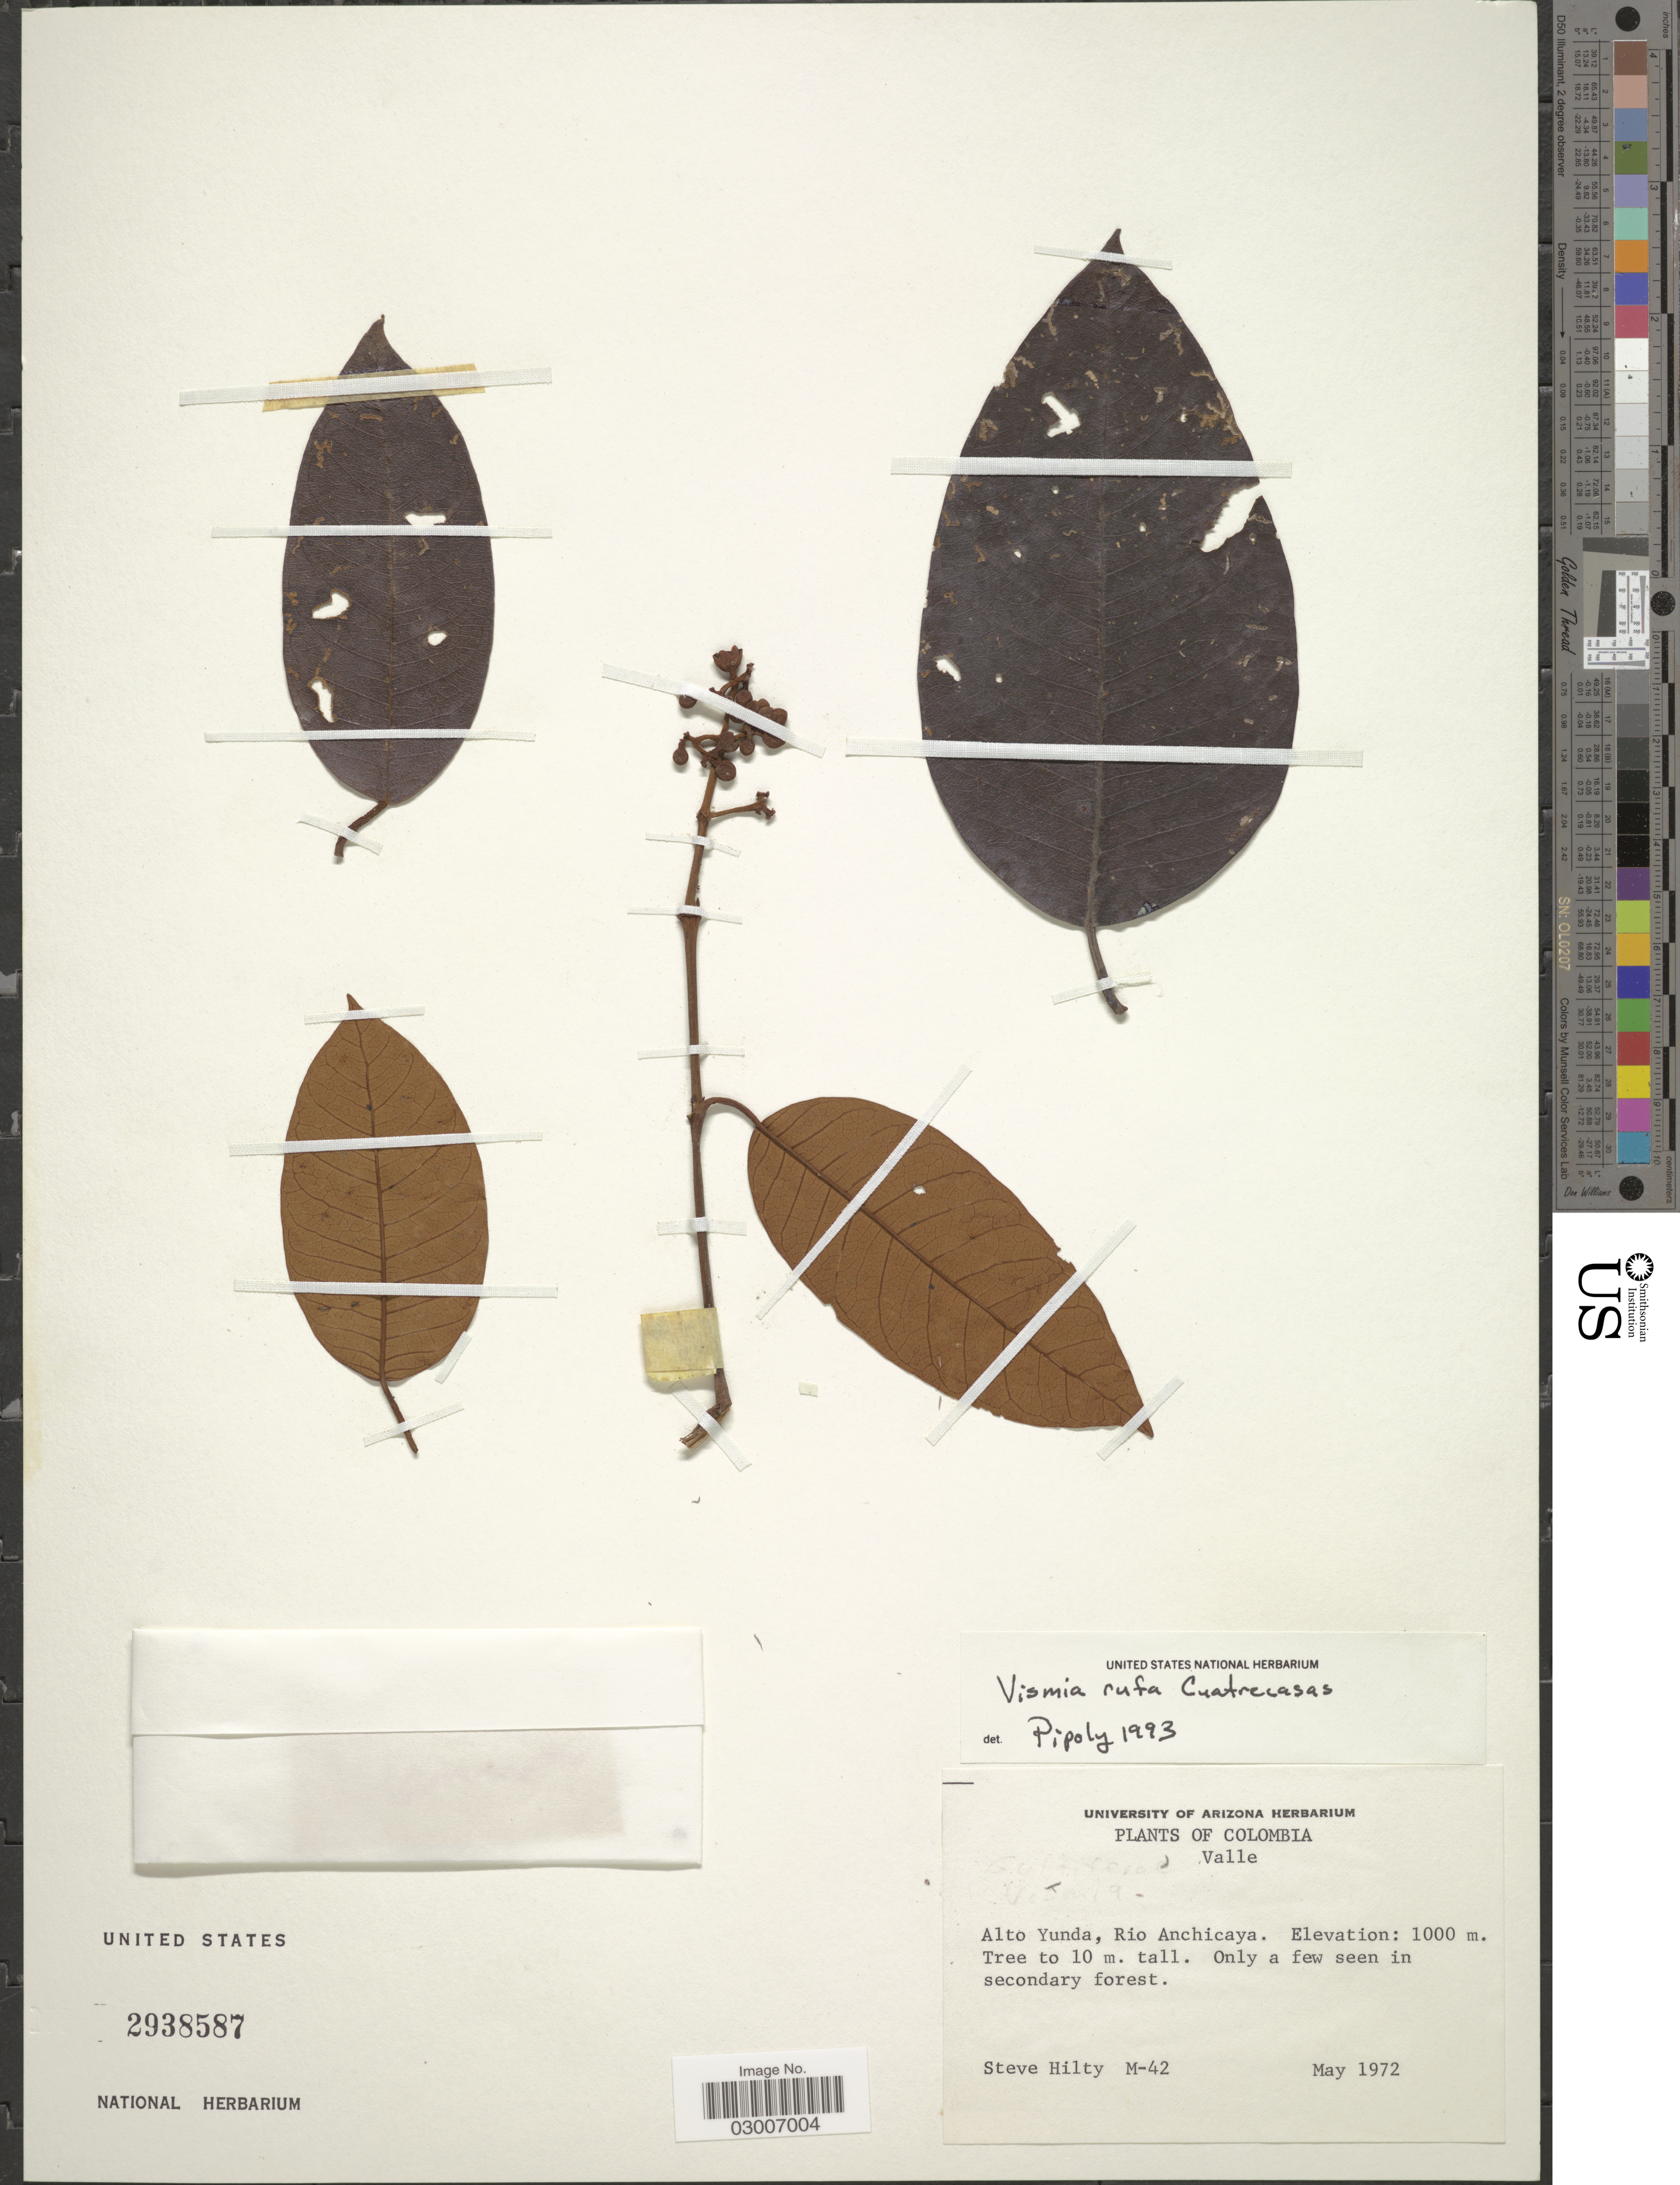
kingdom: Plantae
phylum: Tracheophyta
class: Magnoliopsida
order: Malpighiales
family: Hypericaceae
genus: Vismia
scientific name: Vismia rufa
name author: Cuatrec.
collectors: S. Hilty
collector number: M-42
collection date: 1972-05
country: Colombia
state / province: Valle del Cauca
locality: Valle. Alto Yunda, Rio Anchicaya.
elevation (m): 1000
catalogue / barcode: US 2938587